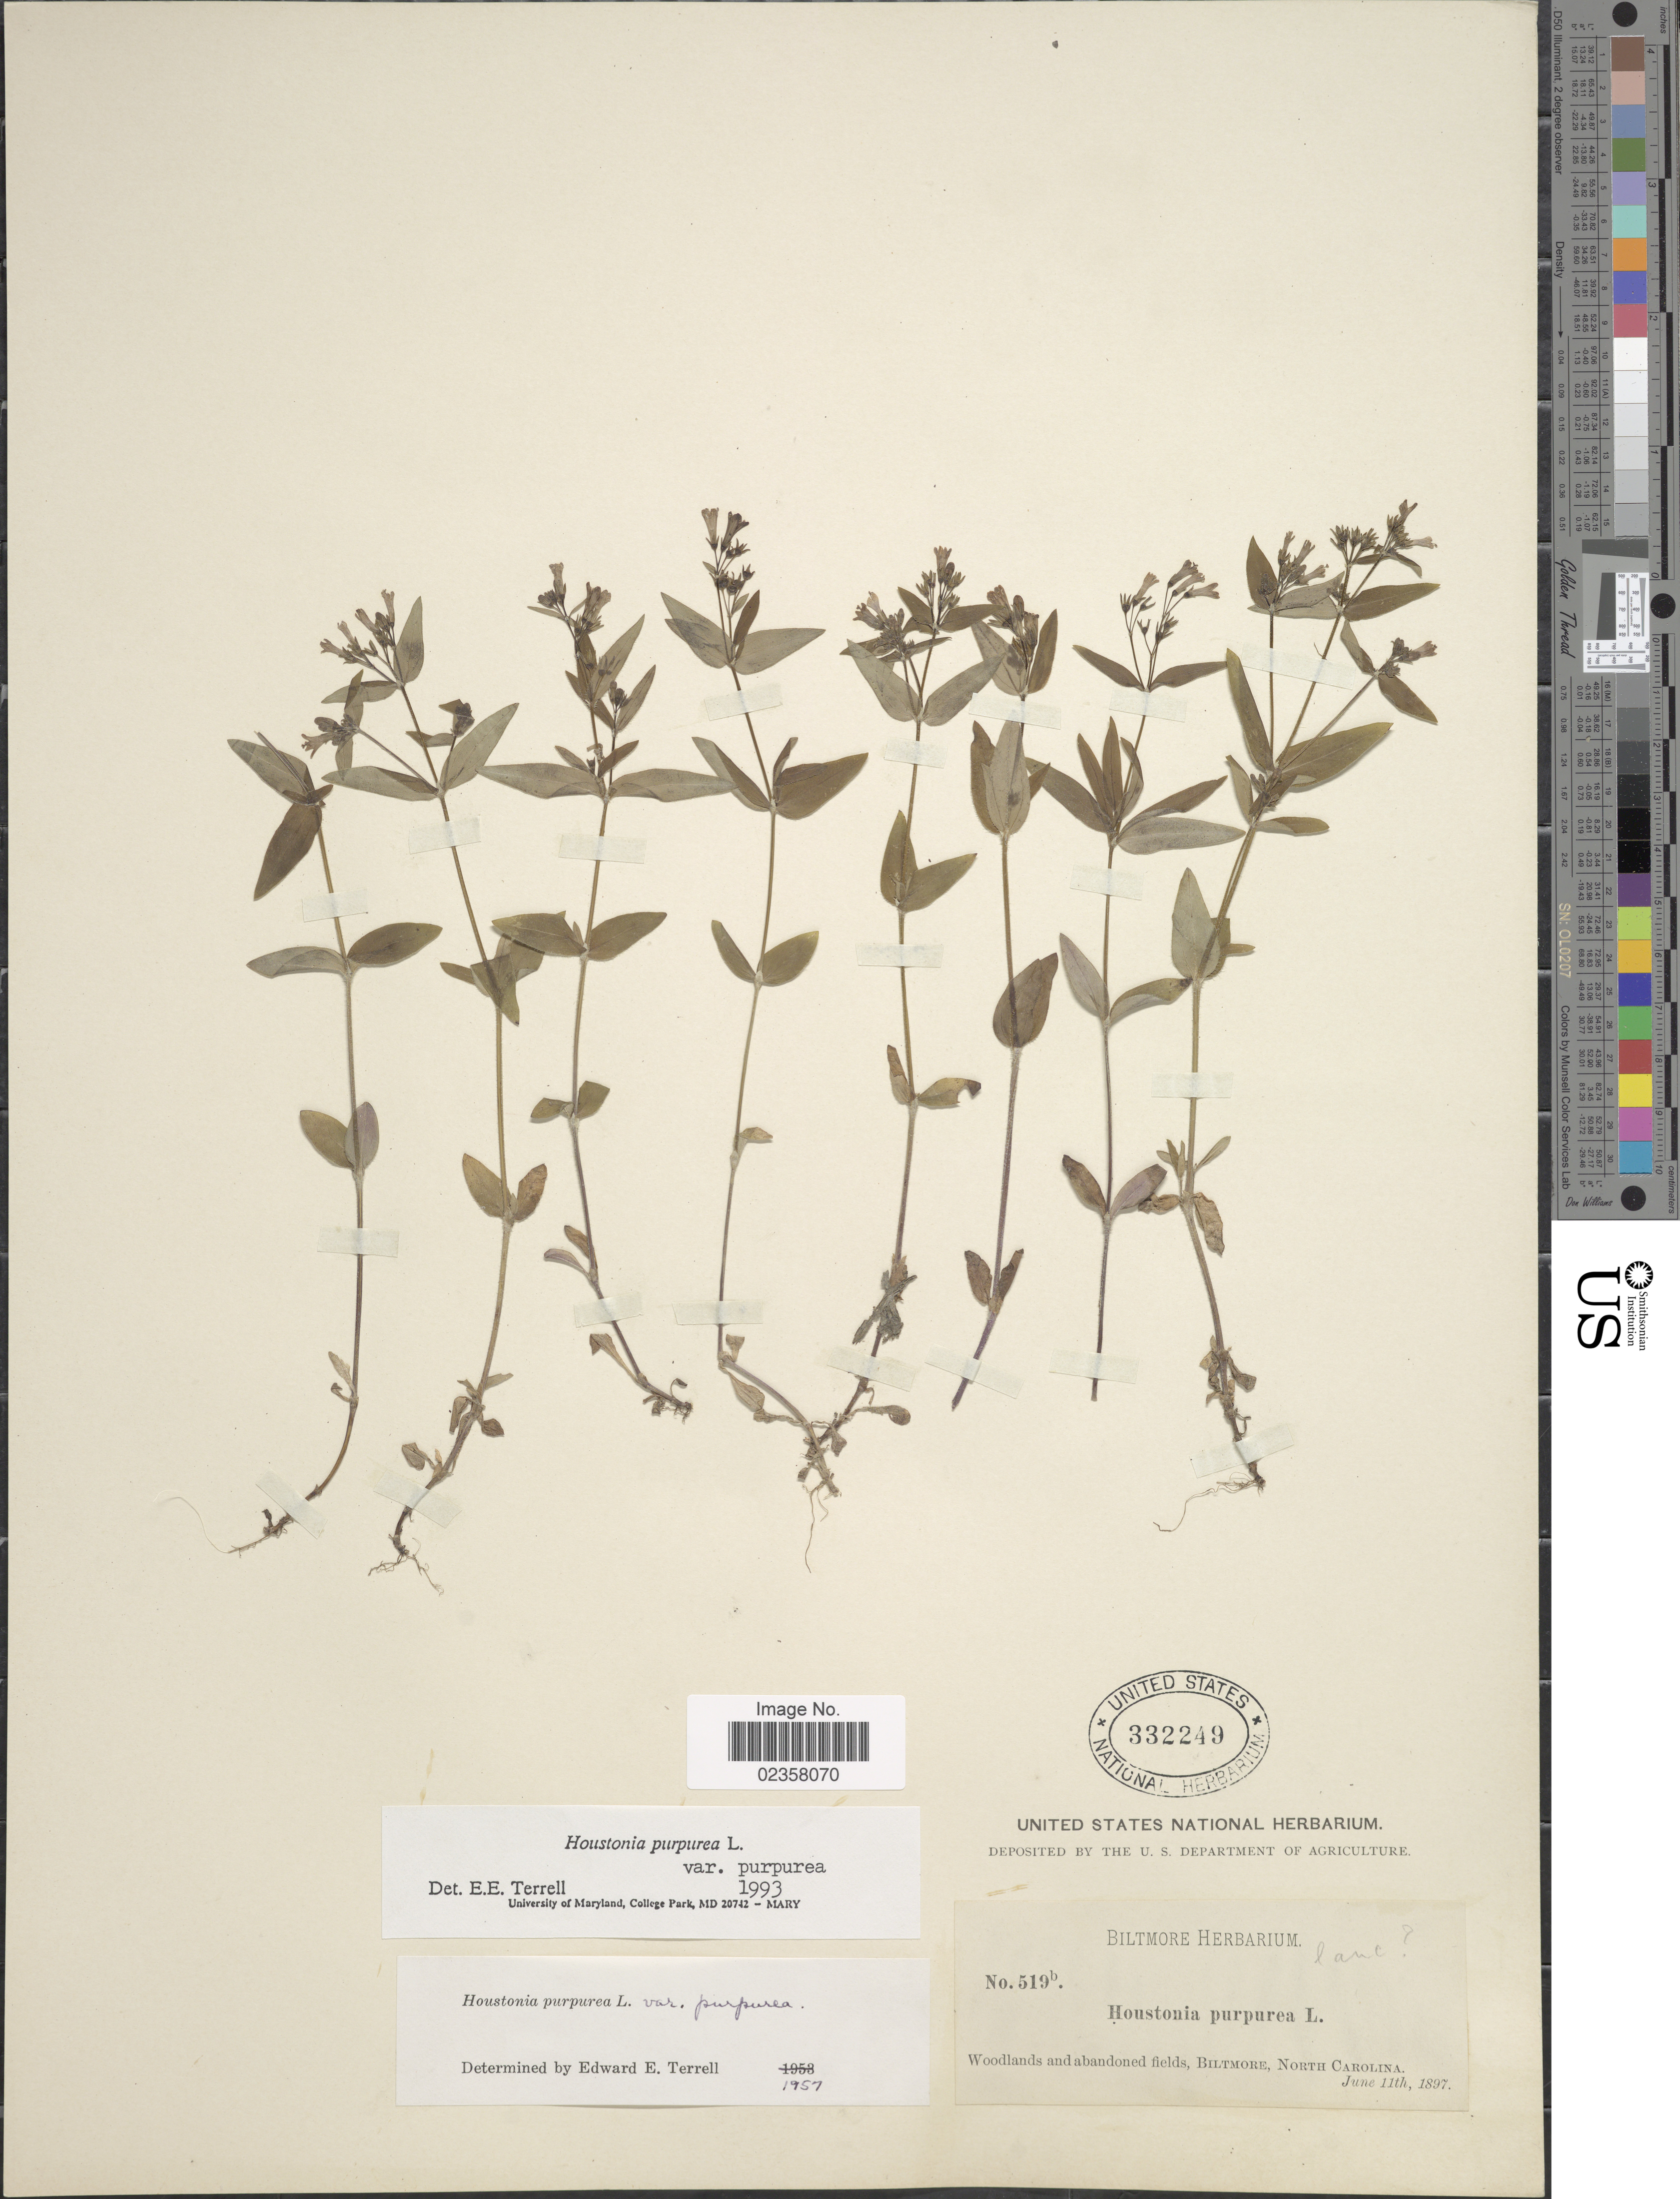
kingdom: Plantae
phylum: Tracheophyta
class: Magnoliopsida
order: Gentianales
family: Rubiaceae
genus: Houstonia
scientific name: Houstonia purpurea var. purpurea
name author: L.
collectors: ex herb. Biltmore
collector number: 519b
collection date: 1897-06-11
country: United States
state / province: North Carolina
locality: Woodland and abandoned fields, Biltmore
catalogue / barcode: US 332249